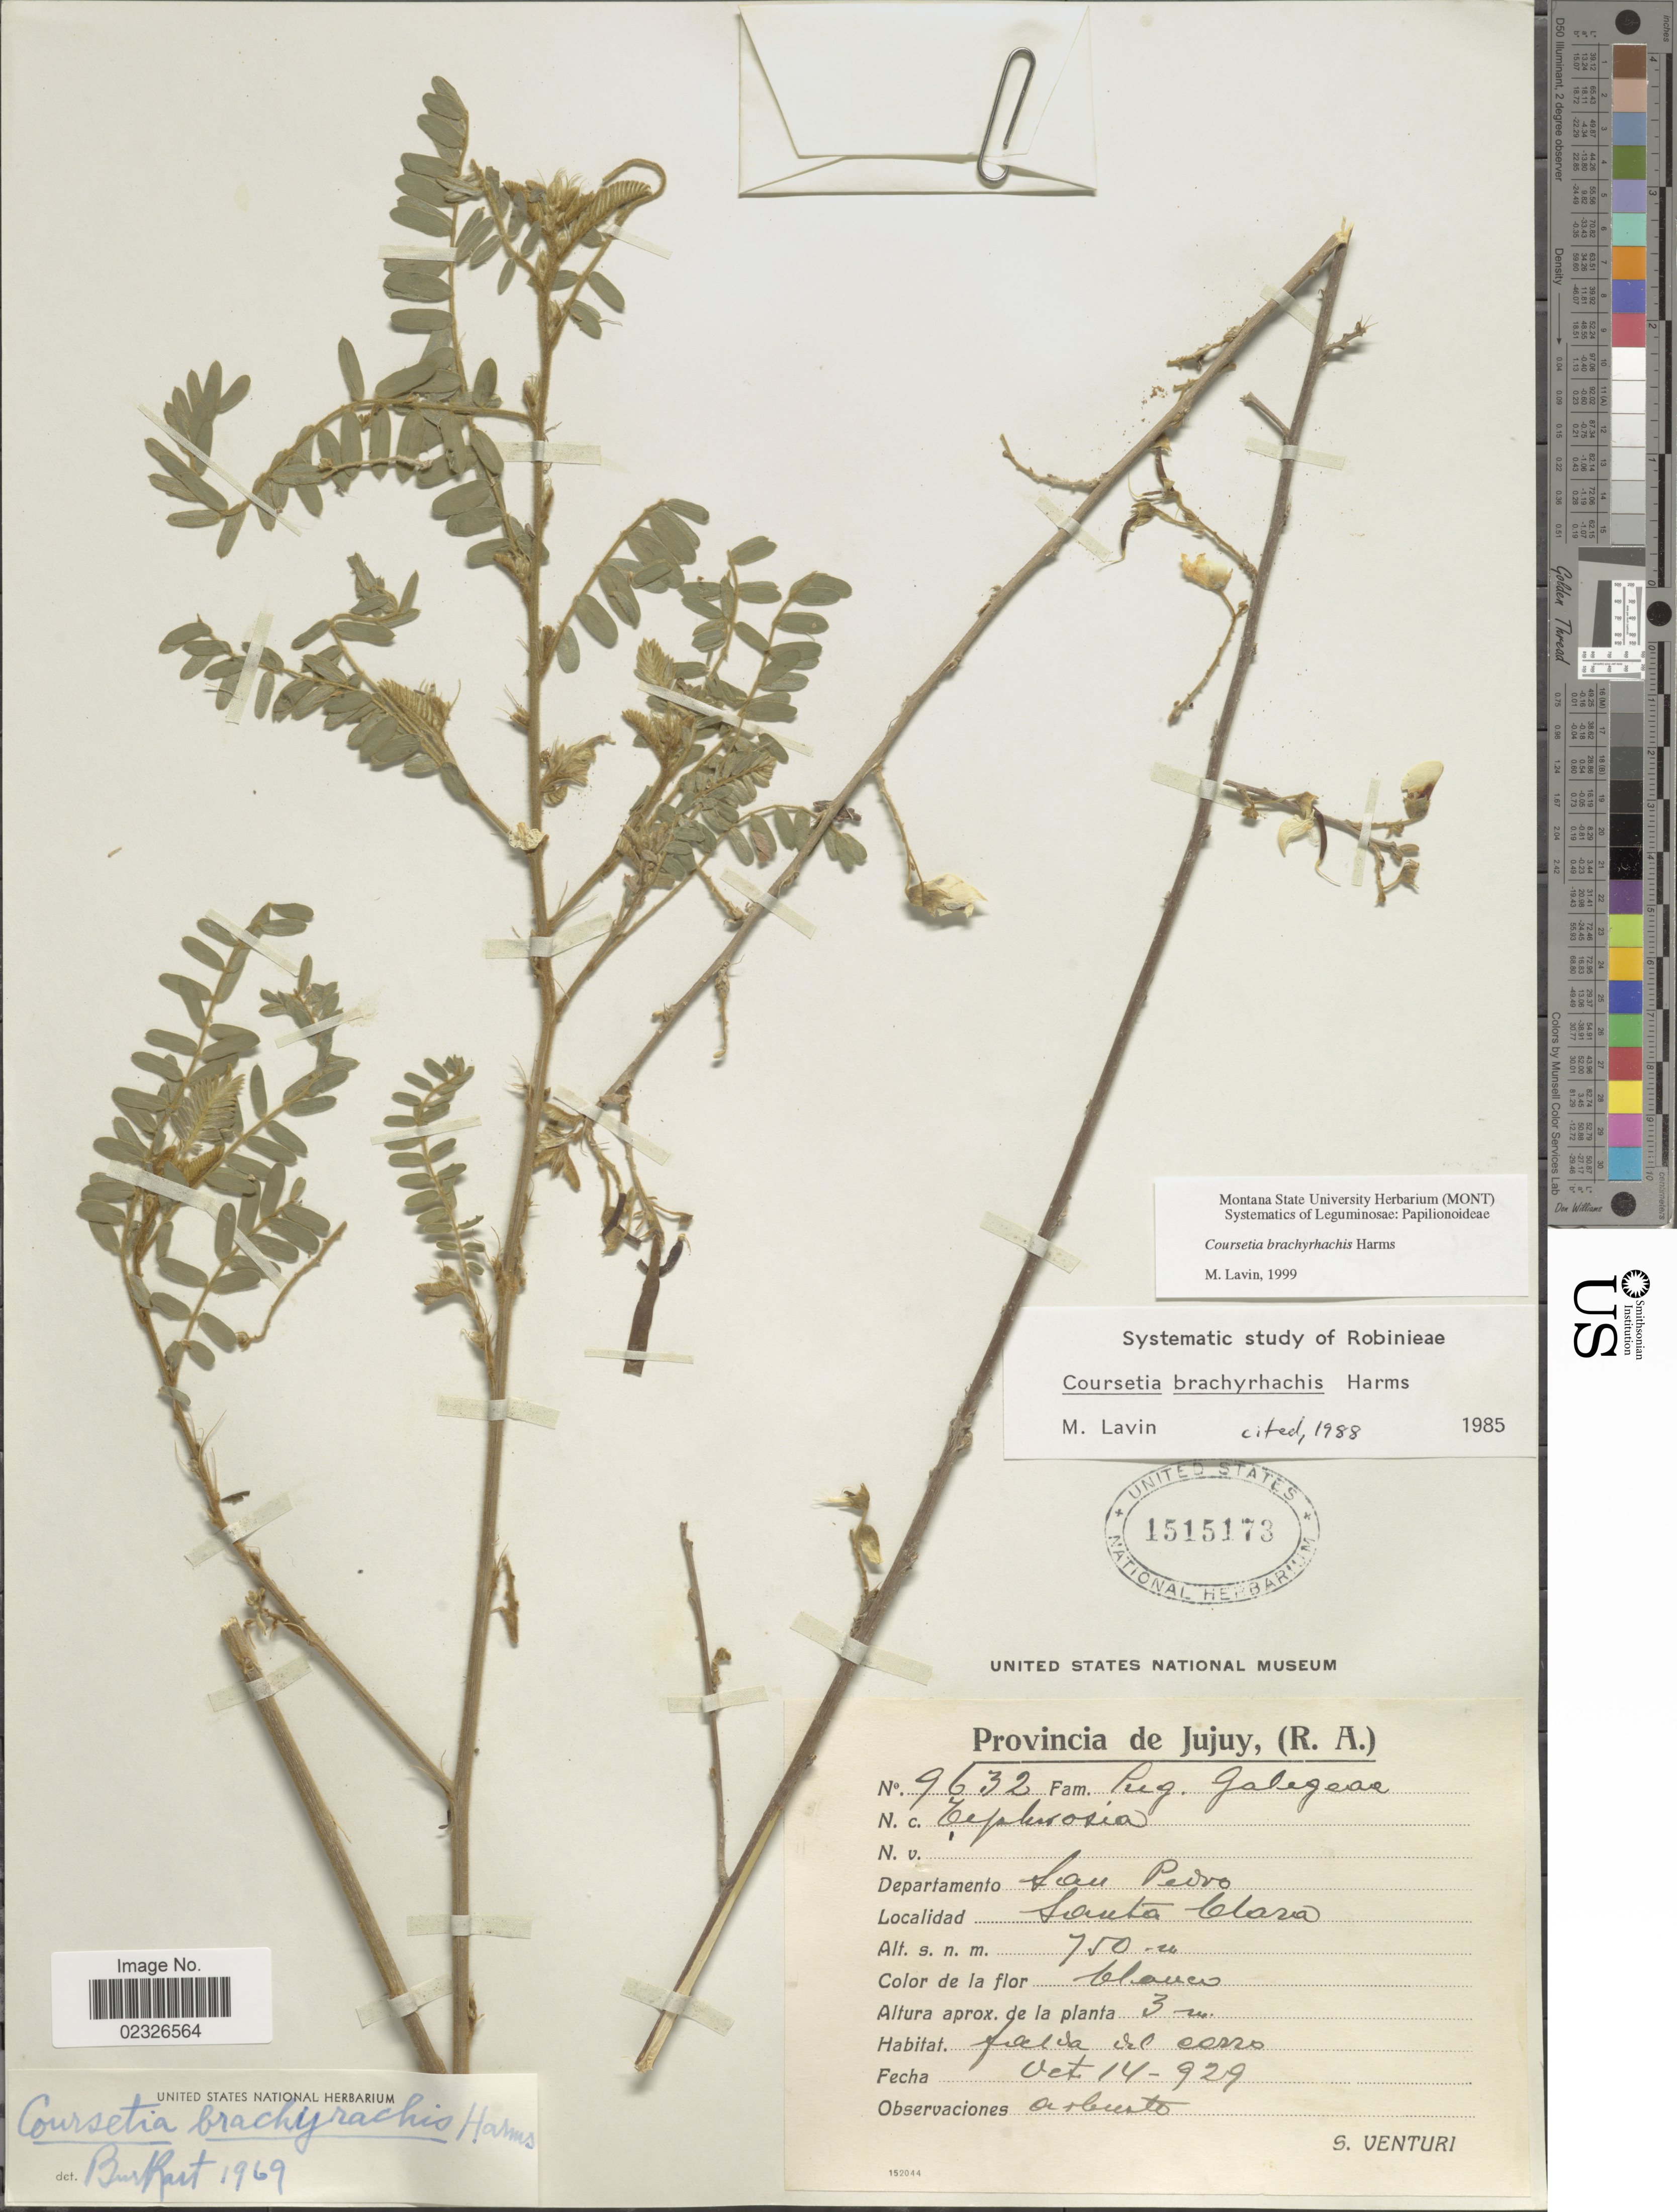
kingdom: Plantae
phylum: Tracheophyta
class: Magnoliopsida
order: Fabales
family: Fabaceae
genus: Coursetia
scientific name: Coursetia brachyrhachis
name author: Harms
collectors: S. Venturi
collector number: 9632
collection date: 1929-10-14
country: Argentina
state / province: Jujuy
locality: Provincia de Jujuy. Departamento San Pedro. Santa Clara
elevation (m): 750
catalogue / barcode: US 1515173